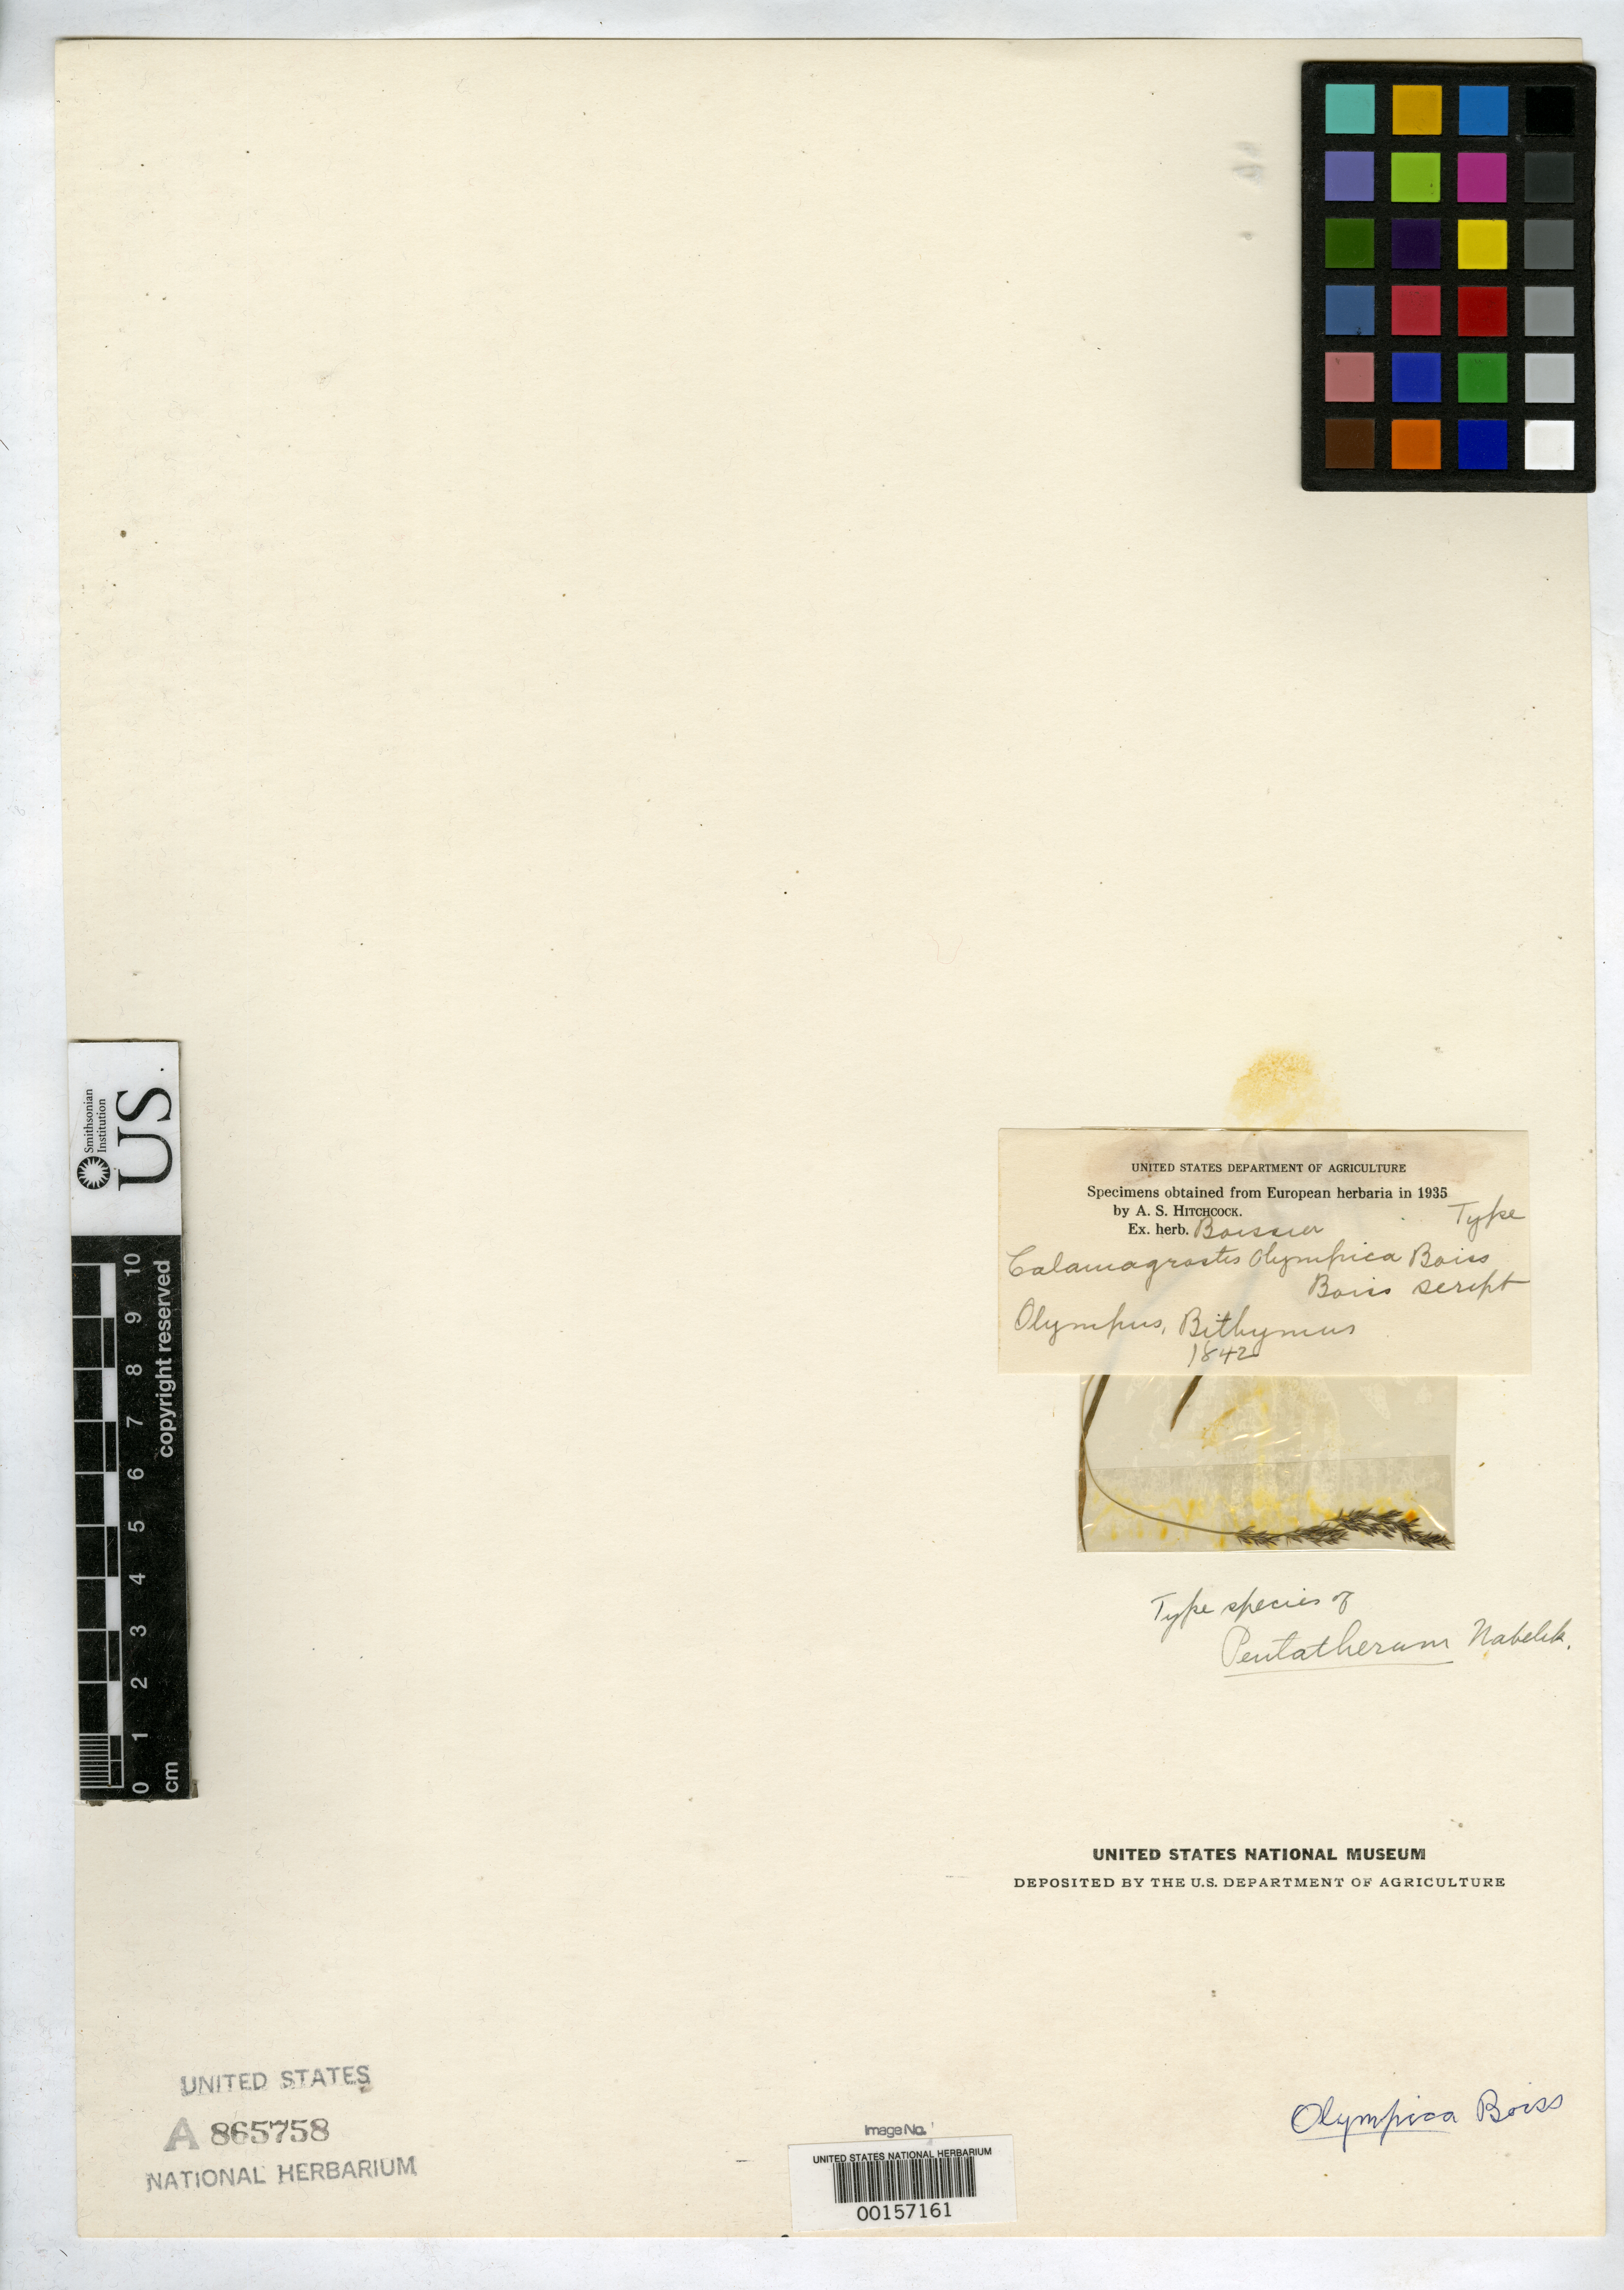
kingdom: Plantae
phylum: Tracheophyta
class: Liliopsida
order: Poales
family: Poaceae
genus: Calamagrostis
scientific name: Calamagrostis olympica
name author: Boiss.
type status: Type Fragment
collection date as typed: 1842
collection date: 1842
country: Turkey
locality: Olympus, Bithymus.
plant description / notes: Fragmentary material of type specimen ex herb. Boissier. [infl. and leaf fragments in pocket]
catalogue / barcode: US 865758A